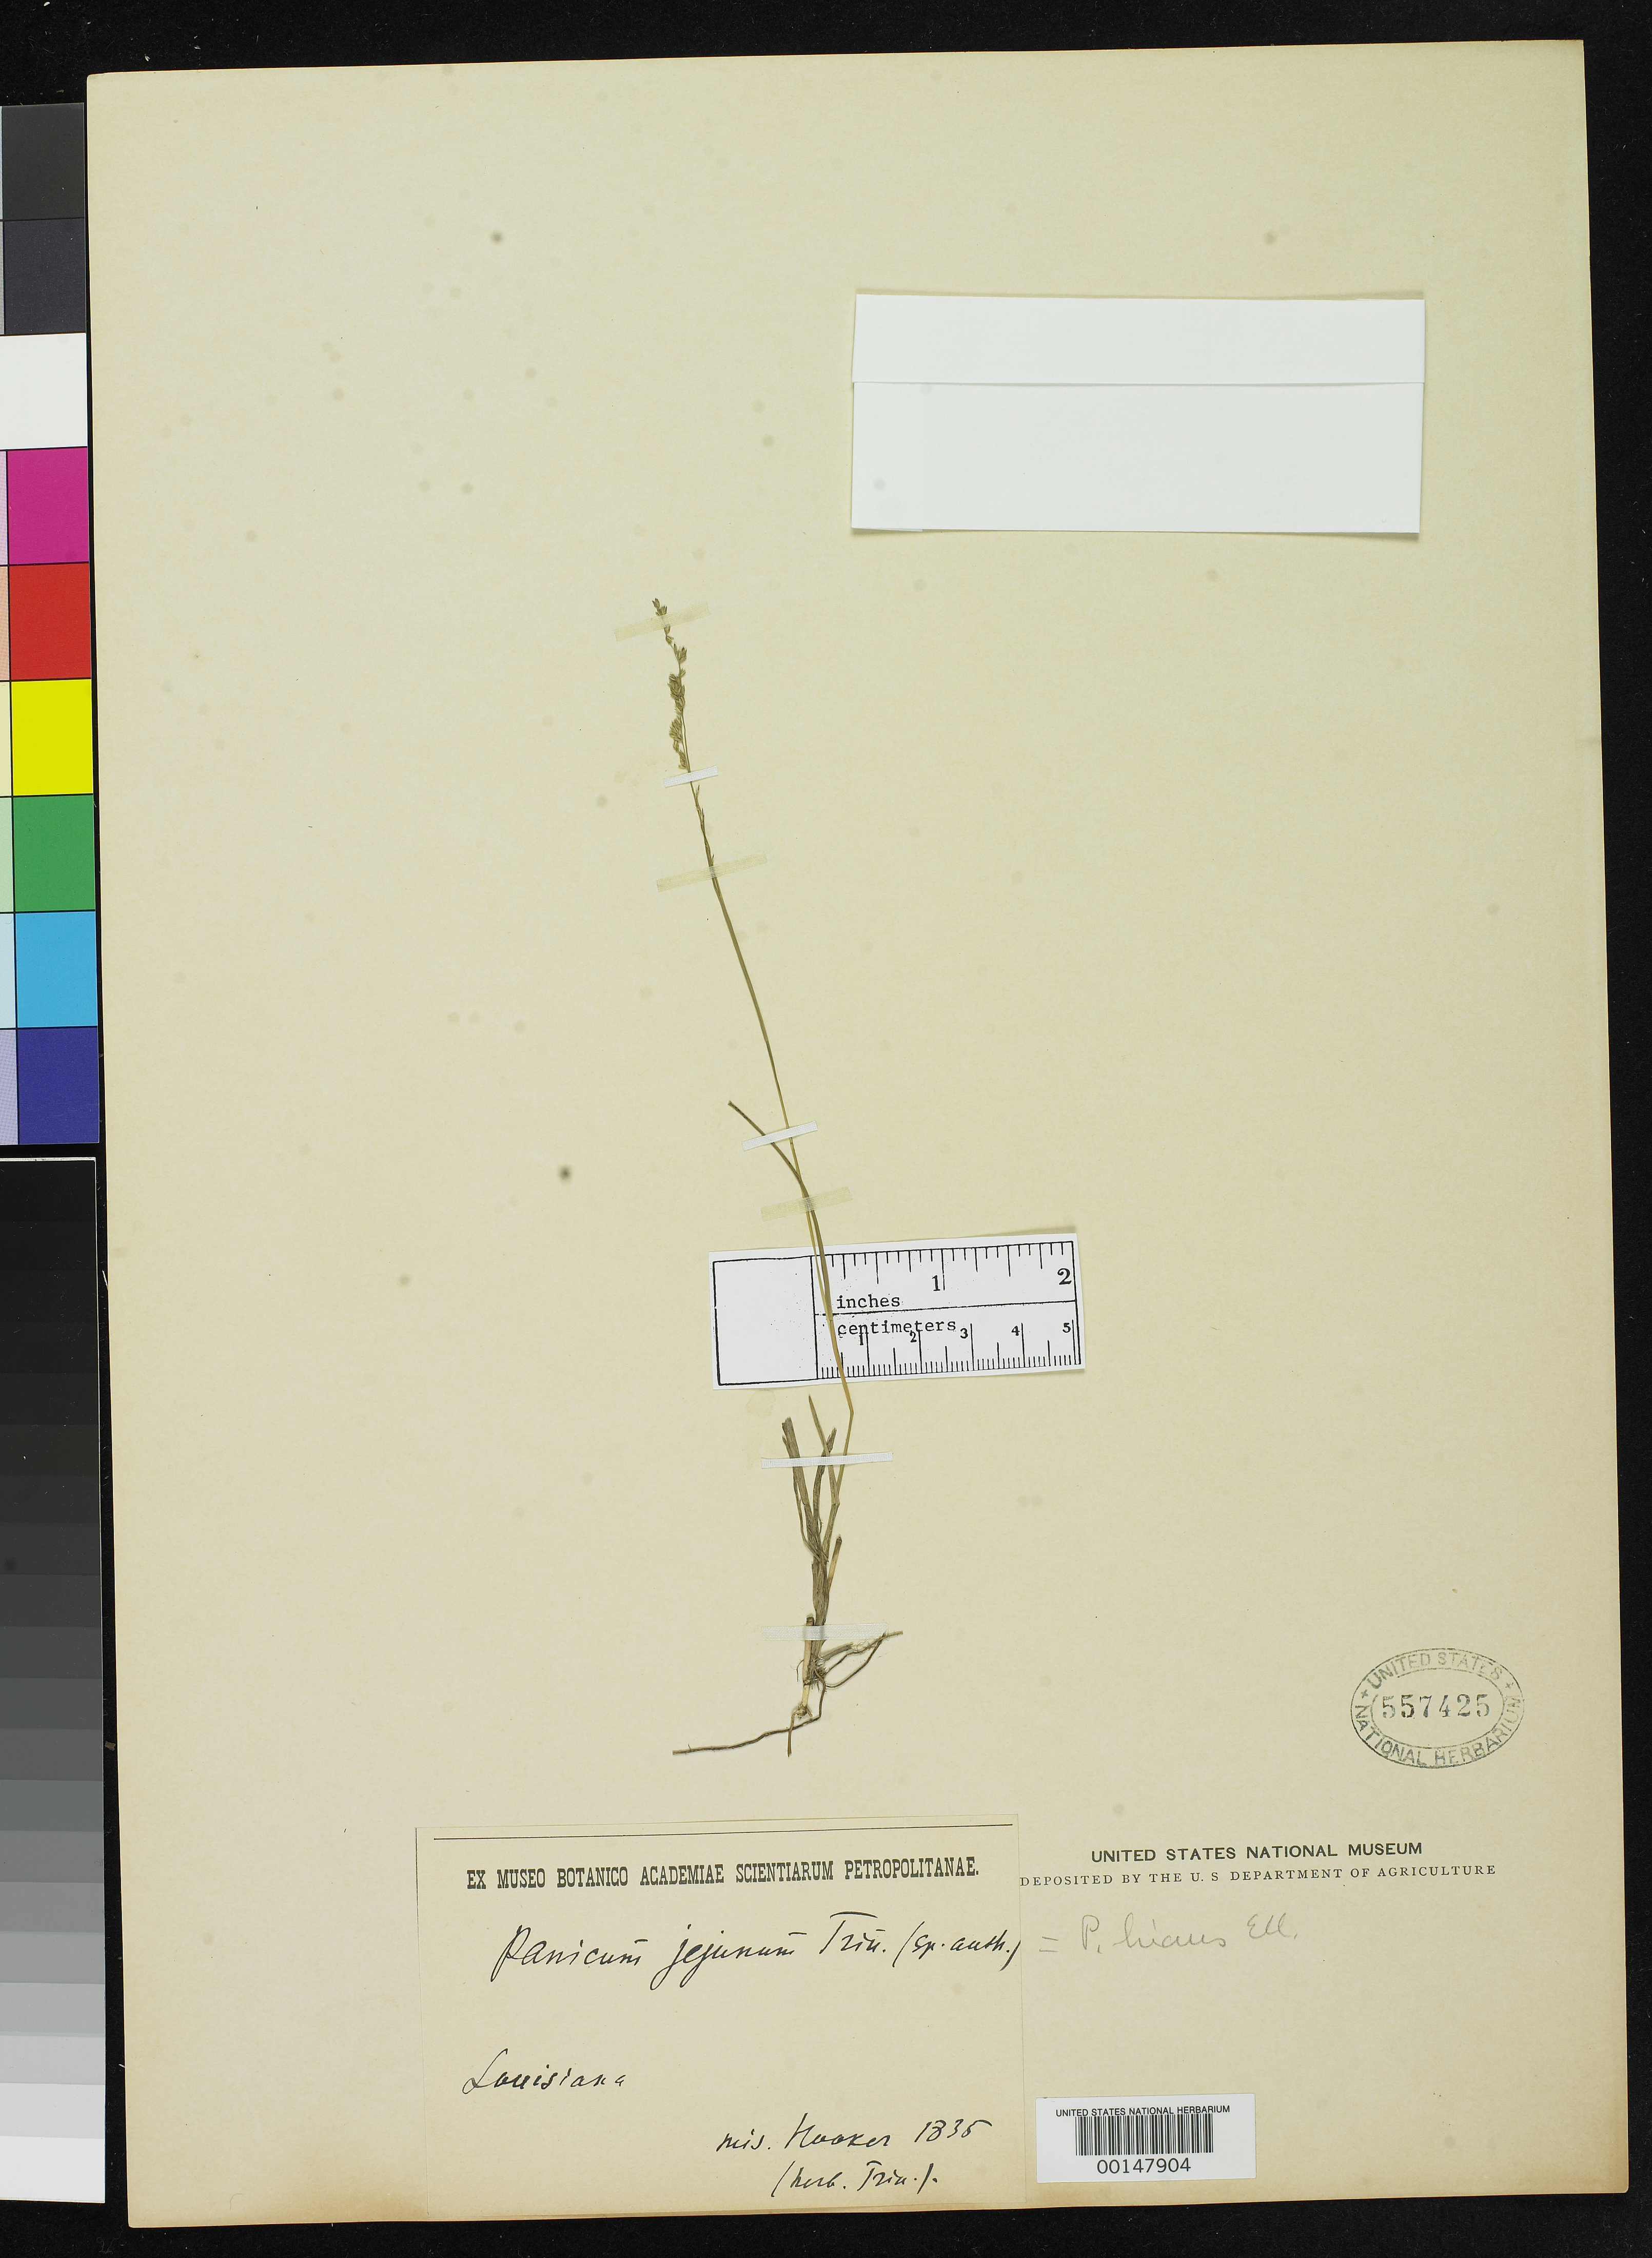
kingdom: Plantae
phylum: Tracheophyta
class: Liliopsida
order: Poales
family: Poaceae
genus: Panicum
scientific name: Panicum jejunum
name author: Trin.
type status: Type Collection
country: United States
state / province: Louisiana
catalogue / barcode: US 557425